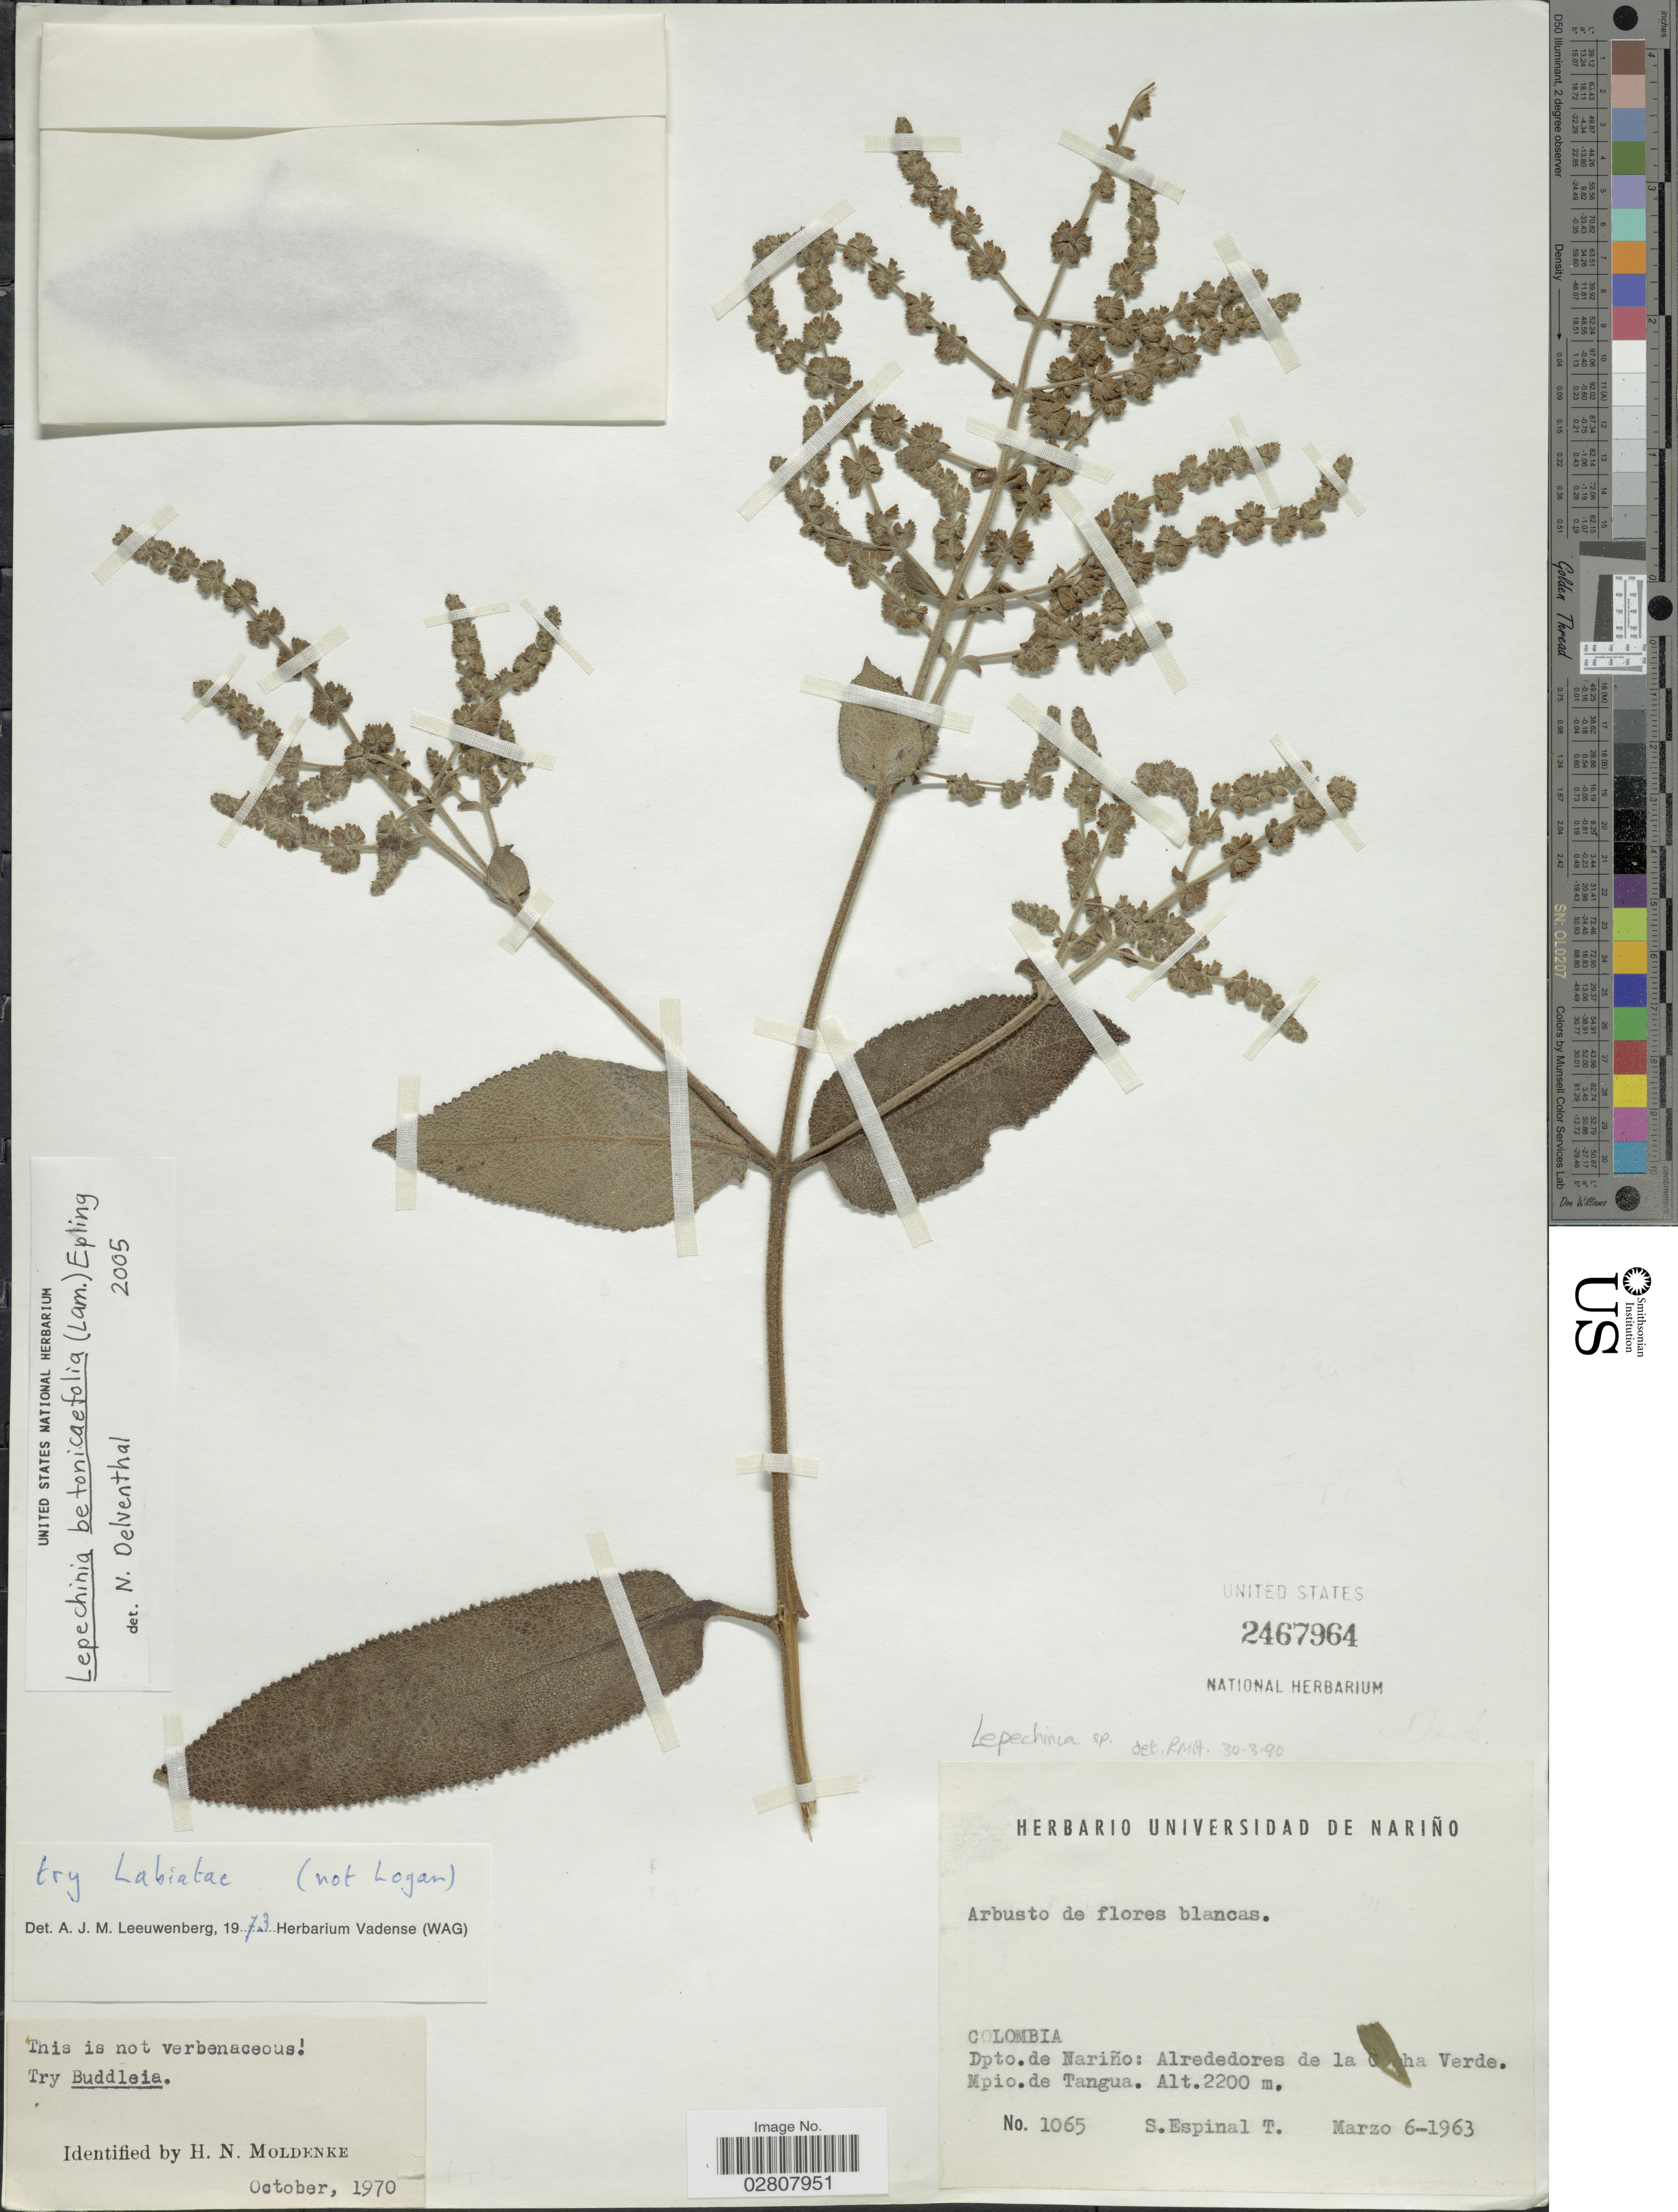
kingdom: Plantae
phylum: Tracheophyta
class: Magnoliopsida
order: Lamiales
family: Lamiaceae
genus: Lepechinia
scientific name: Lepechinia betonicifolia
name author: (Lam.) Epling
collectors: S. Espinal T.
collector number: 1065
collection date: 1963-03-06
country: Colombia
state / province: Nariño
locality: Dpto. de Nariño: Alrededores de la Cocha [interpreted] Verde. Mpio. de Tangua.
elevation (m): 2200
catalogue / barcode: US 2467964